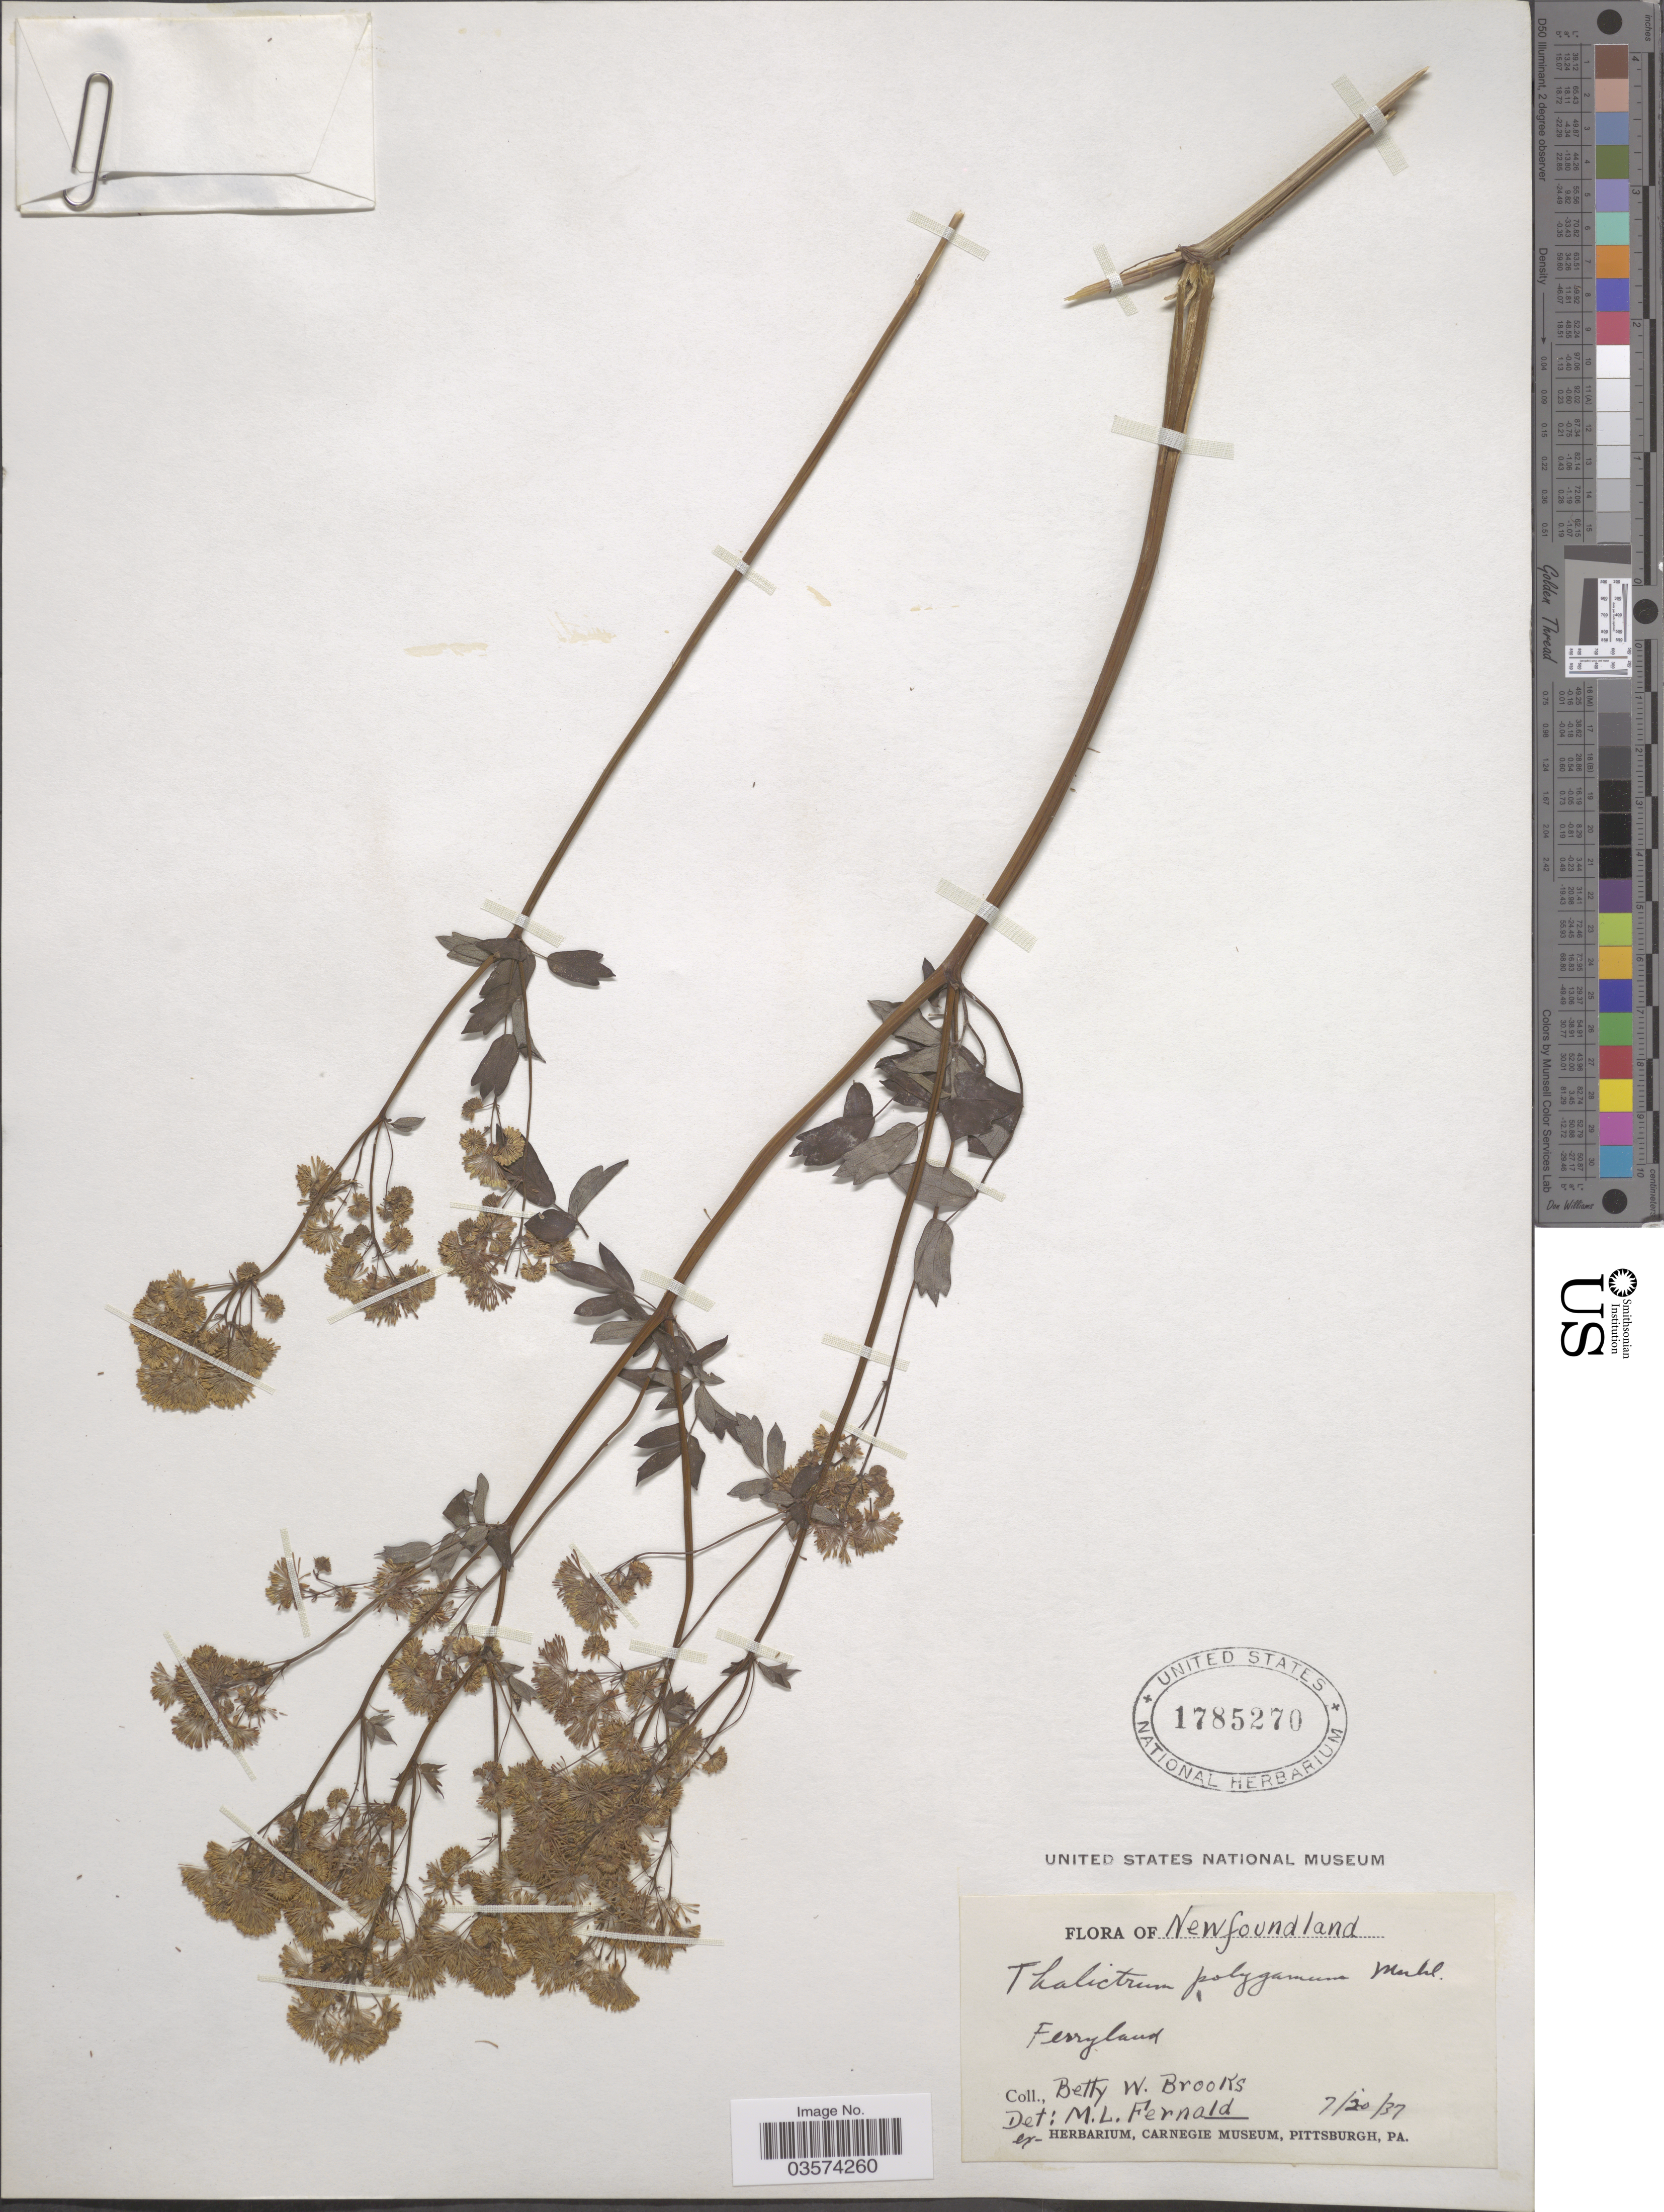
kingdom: Plantae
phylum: Tracheophyta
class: Magnoliopsida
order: Ranunculales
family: Ranunculaceae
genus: Thalictrum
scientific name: Thalictrum pubescens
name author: Pursh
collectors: B. Brooks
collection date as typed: Transcribed d/m/y: 20/7/37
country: Canada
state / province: Newfoundland and Labrador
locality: Ferryland.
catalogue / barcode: US 1785270